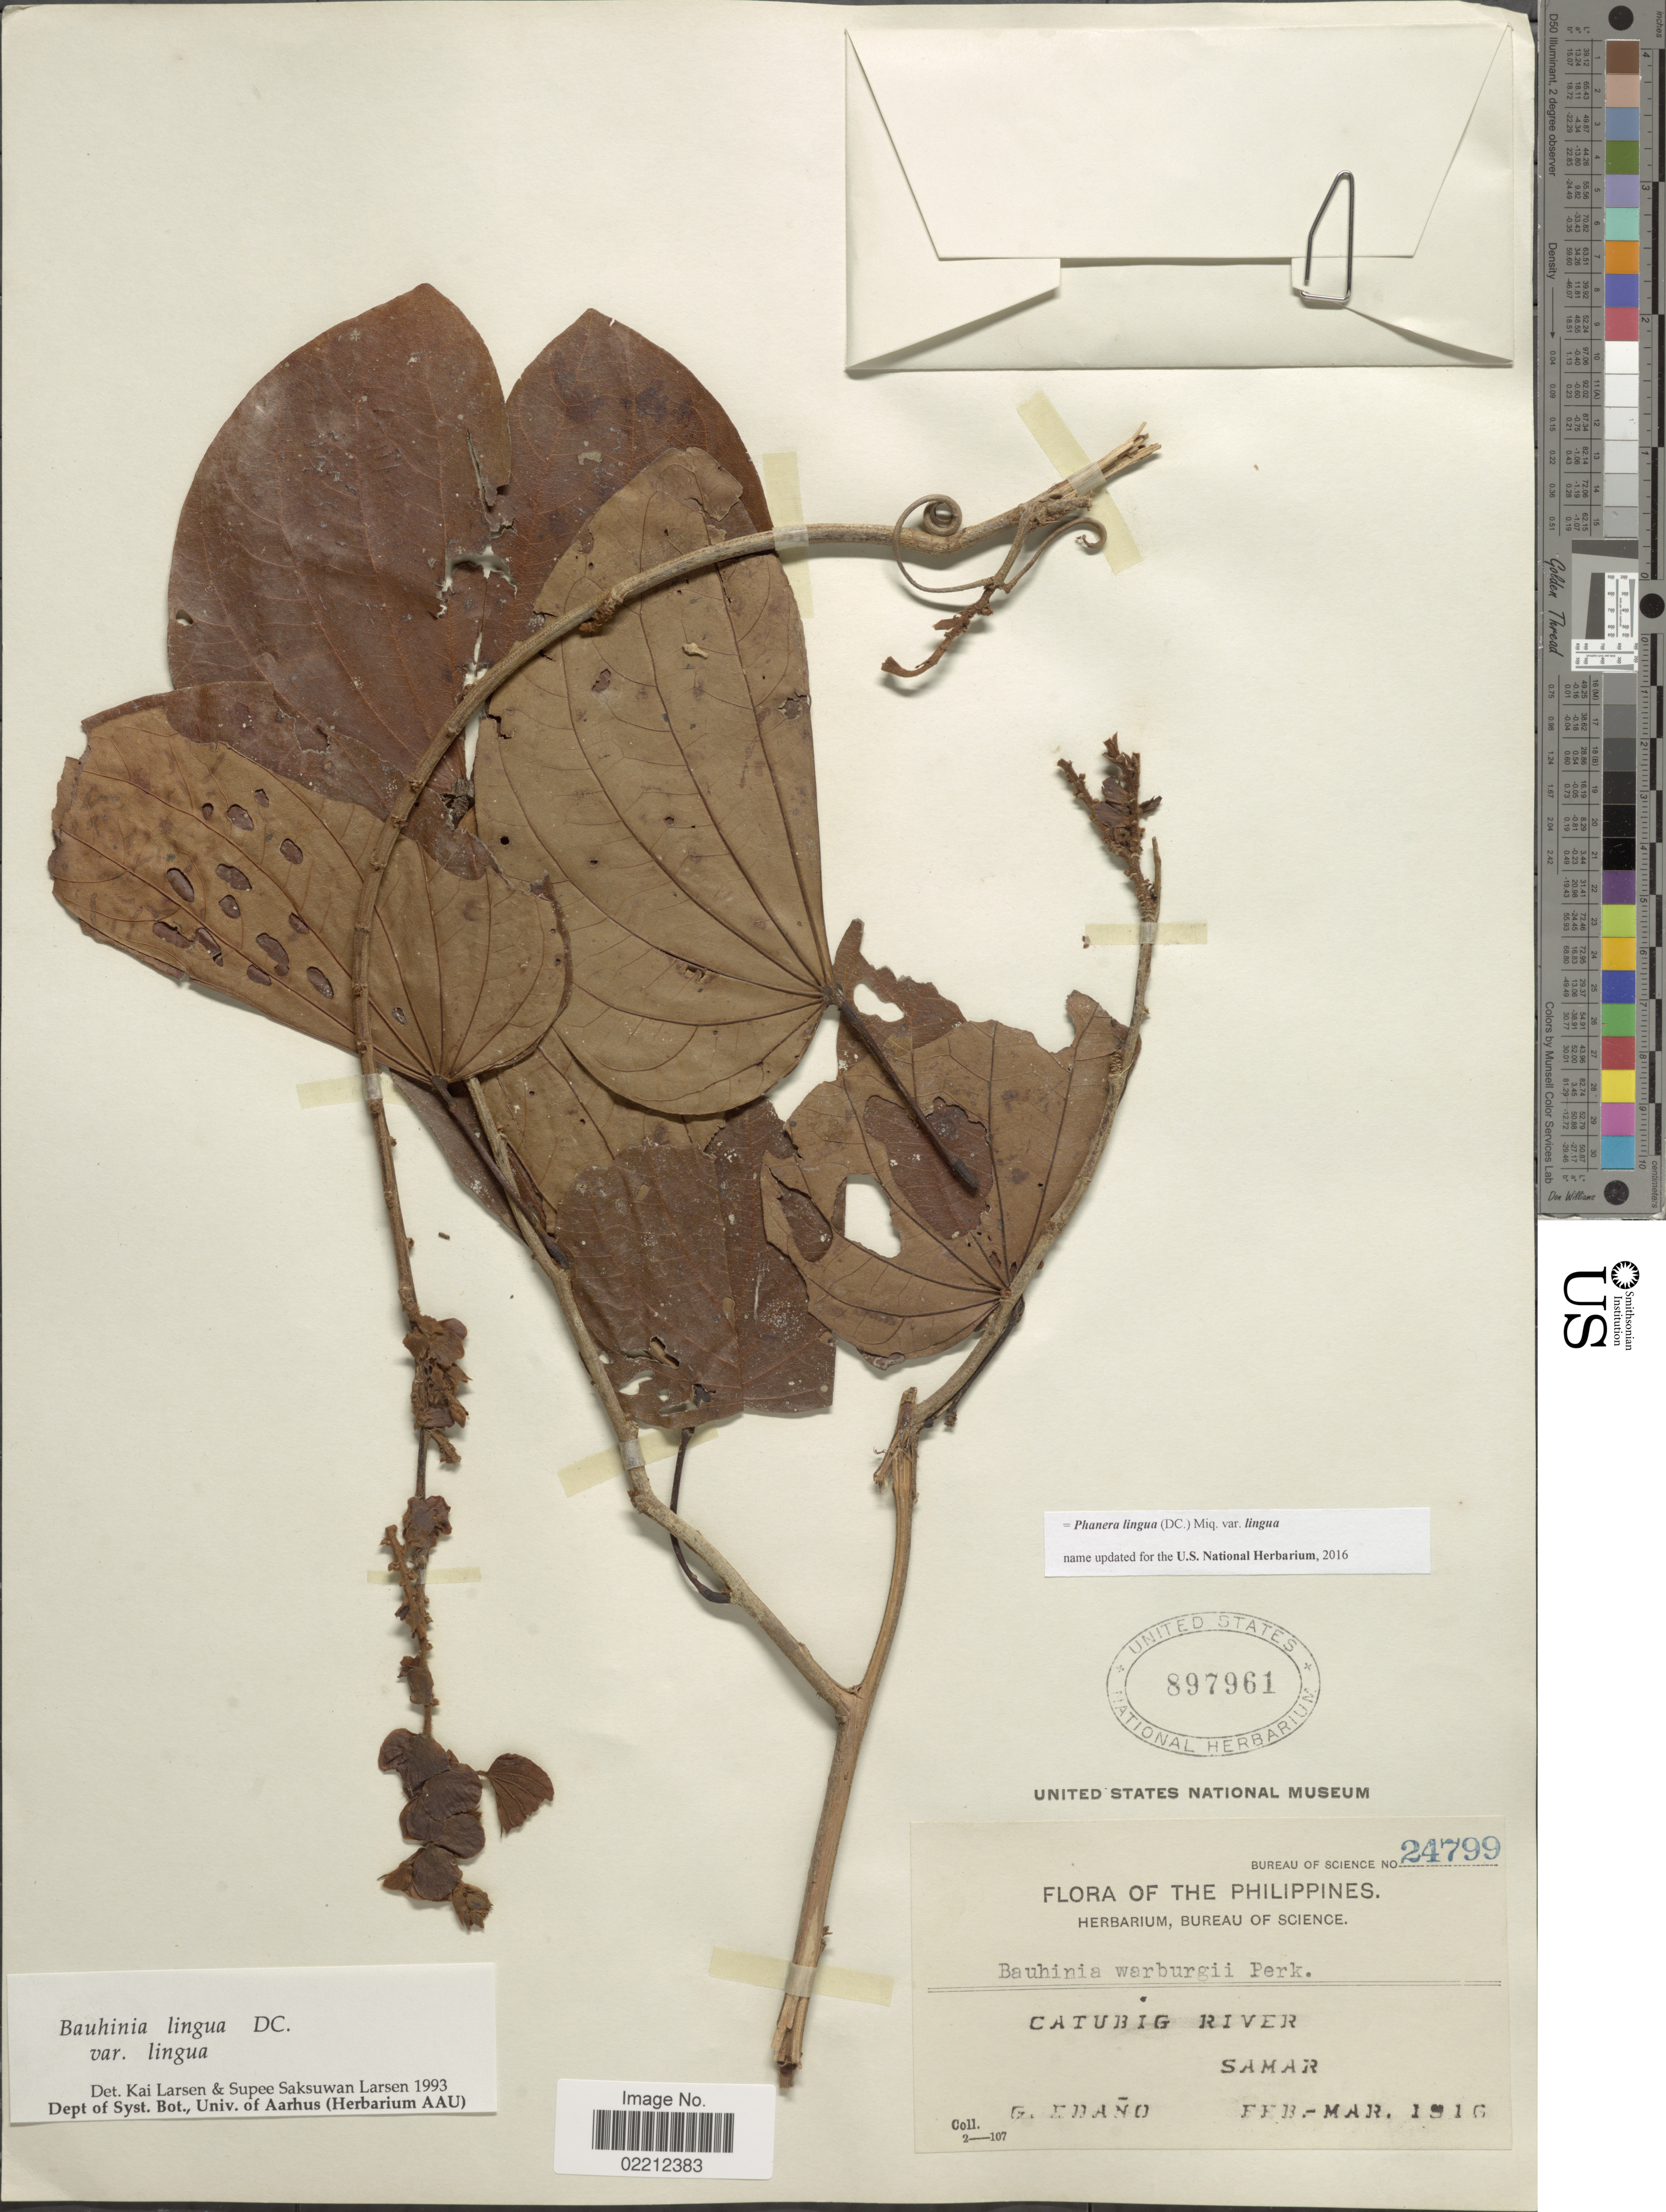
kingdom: Plantae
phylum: Tracheophyta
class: Magnoliopsida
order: Fabales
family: Fabaceae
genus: Phanera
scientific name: Phanera lingua var. lingua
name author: (DC.) Miq.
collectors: G. Edaño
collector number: Bureau of Science 24799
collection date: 1916-02/1916-03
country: Philippines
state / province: Eastern Visayas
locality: Catubig river, Samar.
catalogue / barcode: US 897961